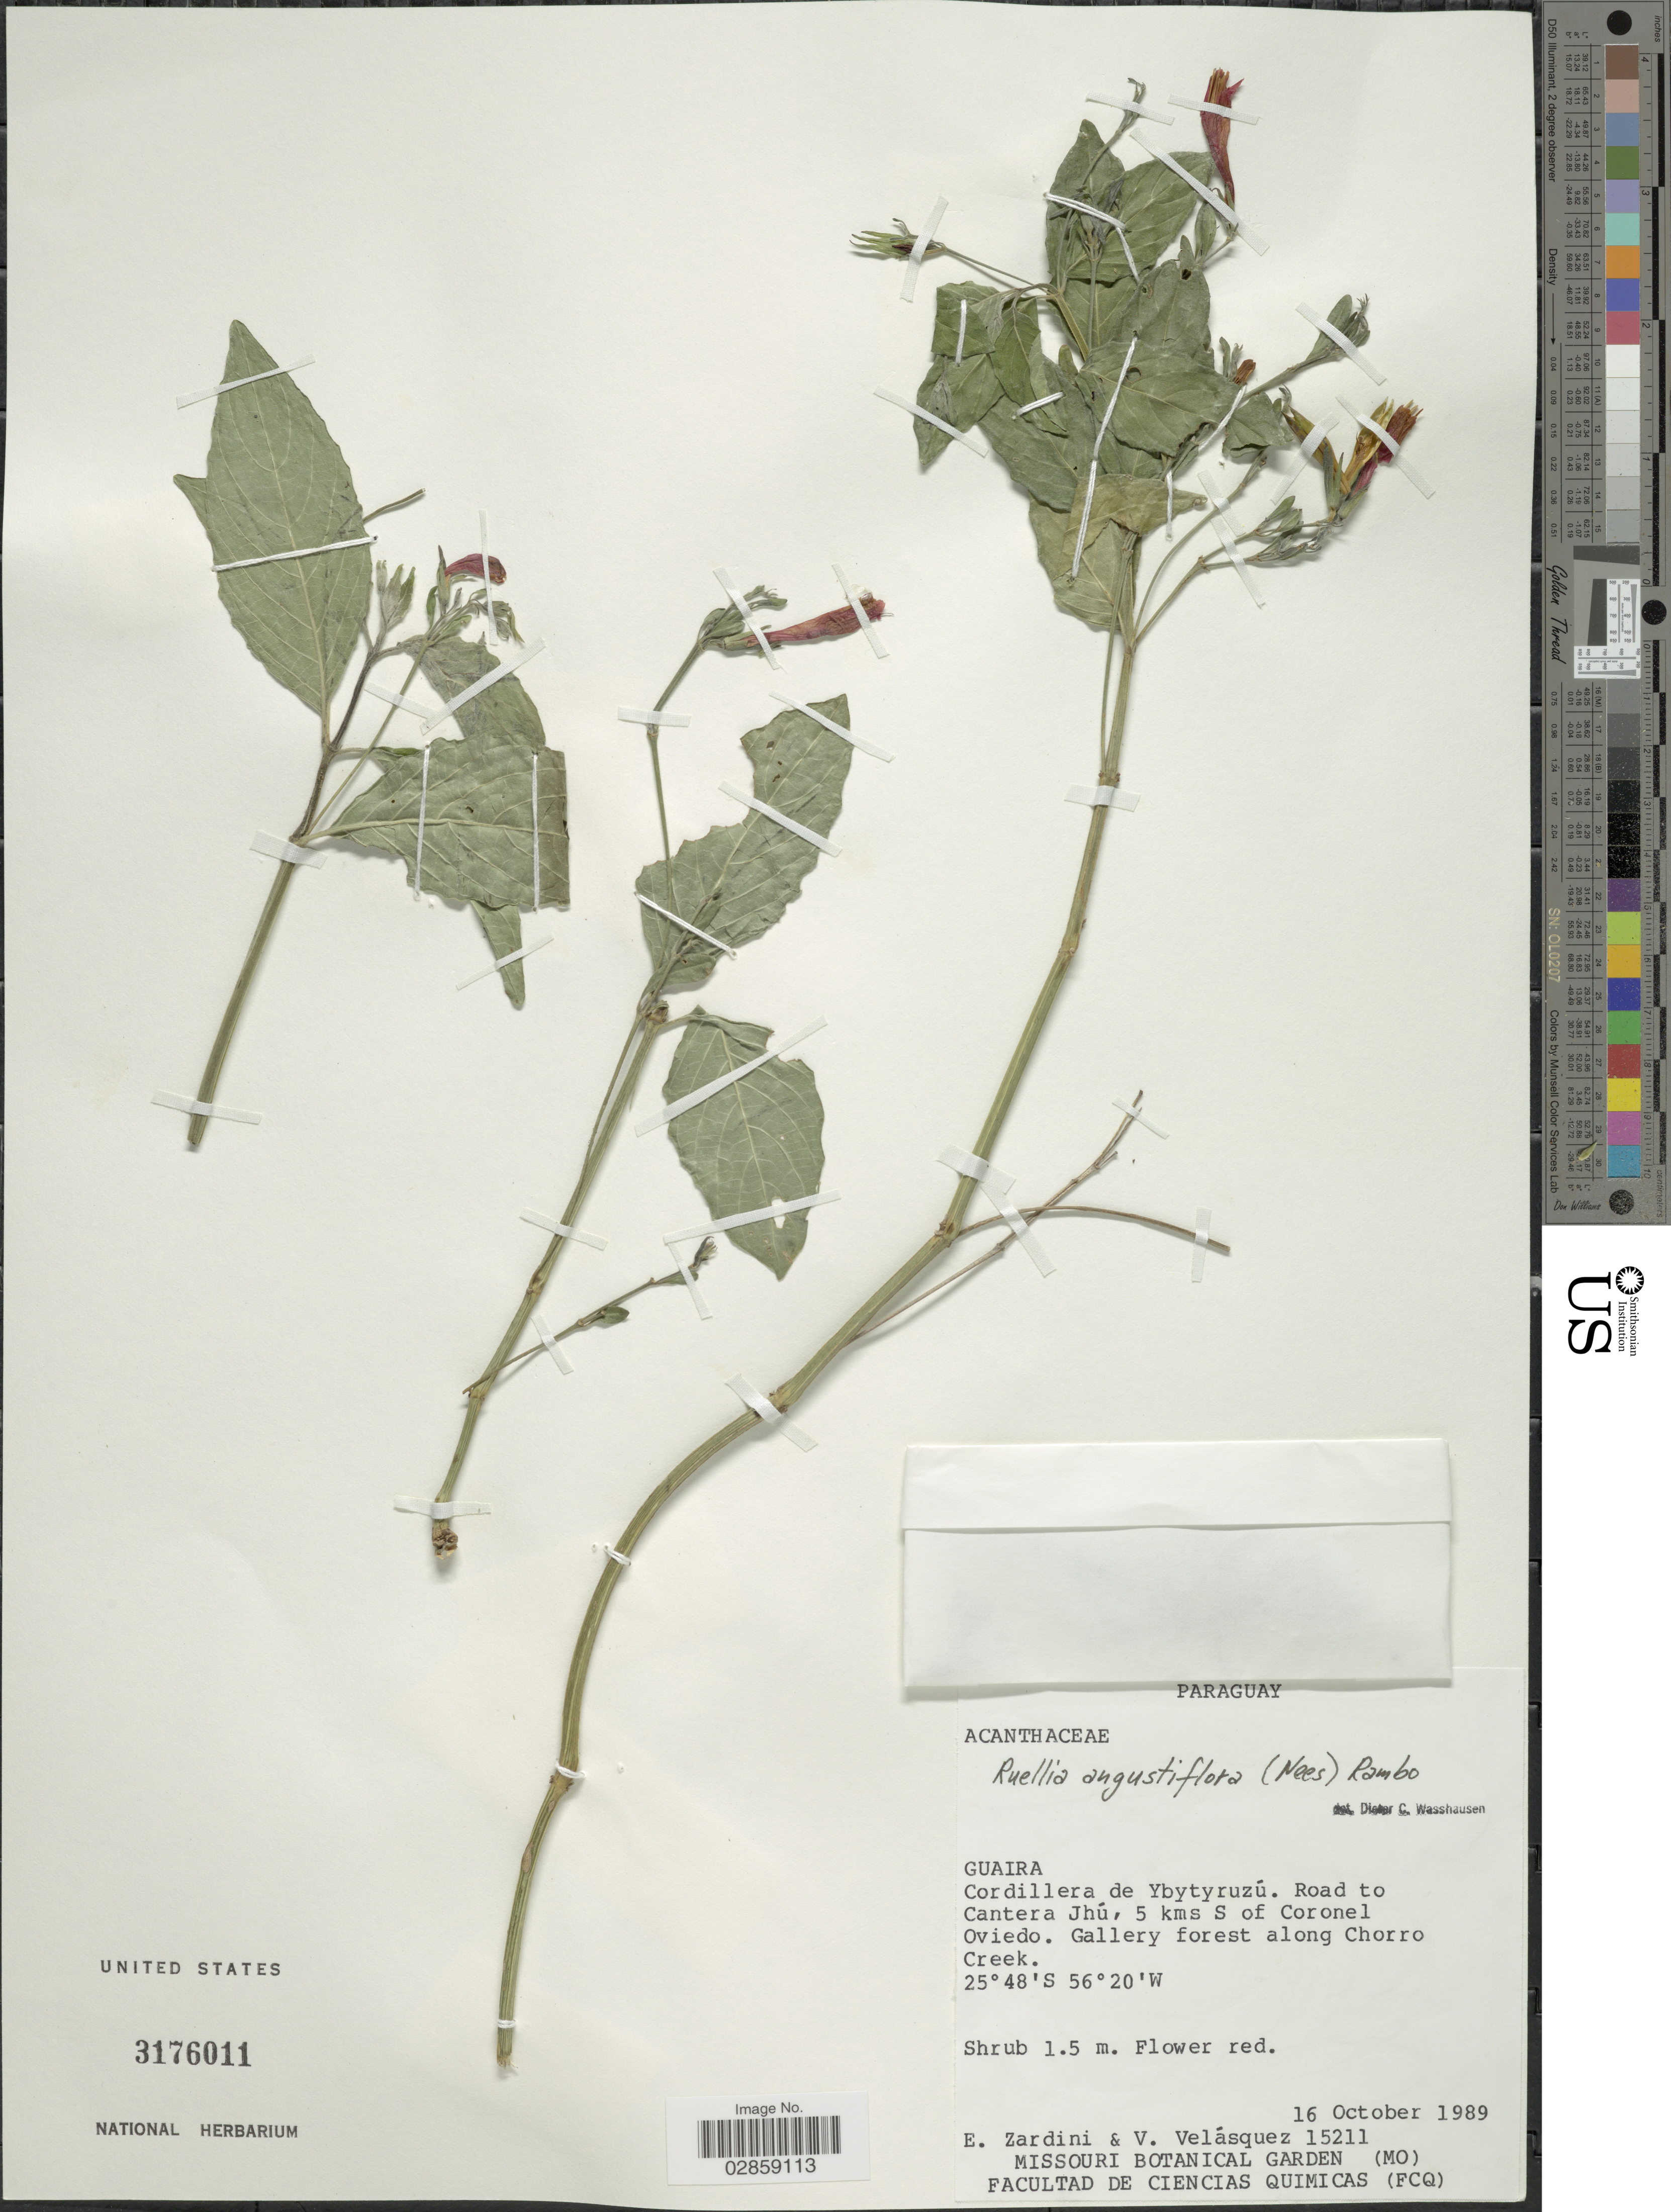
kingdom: Plantae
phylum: Tracheophyta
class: Magnoliopsida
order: Lamiales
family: Acanthaceae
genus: Ruellia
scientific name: Ruellia angustiflora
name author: (Nees) Lindau ex Rambo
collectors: E. M. Zardini & V. Velásquez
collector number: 15211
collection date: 1989-10-16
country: Paraguay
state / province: Guaira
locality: Cordillera de Ybytyruzú. Road to Cantera Jhú, 5 kms S of Coronel Oviedo. Gallery forest along Chorro Creek.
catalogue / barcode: US 3176011